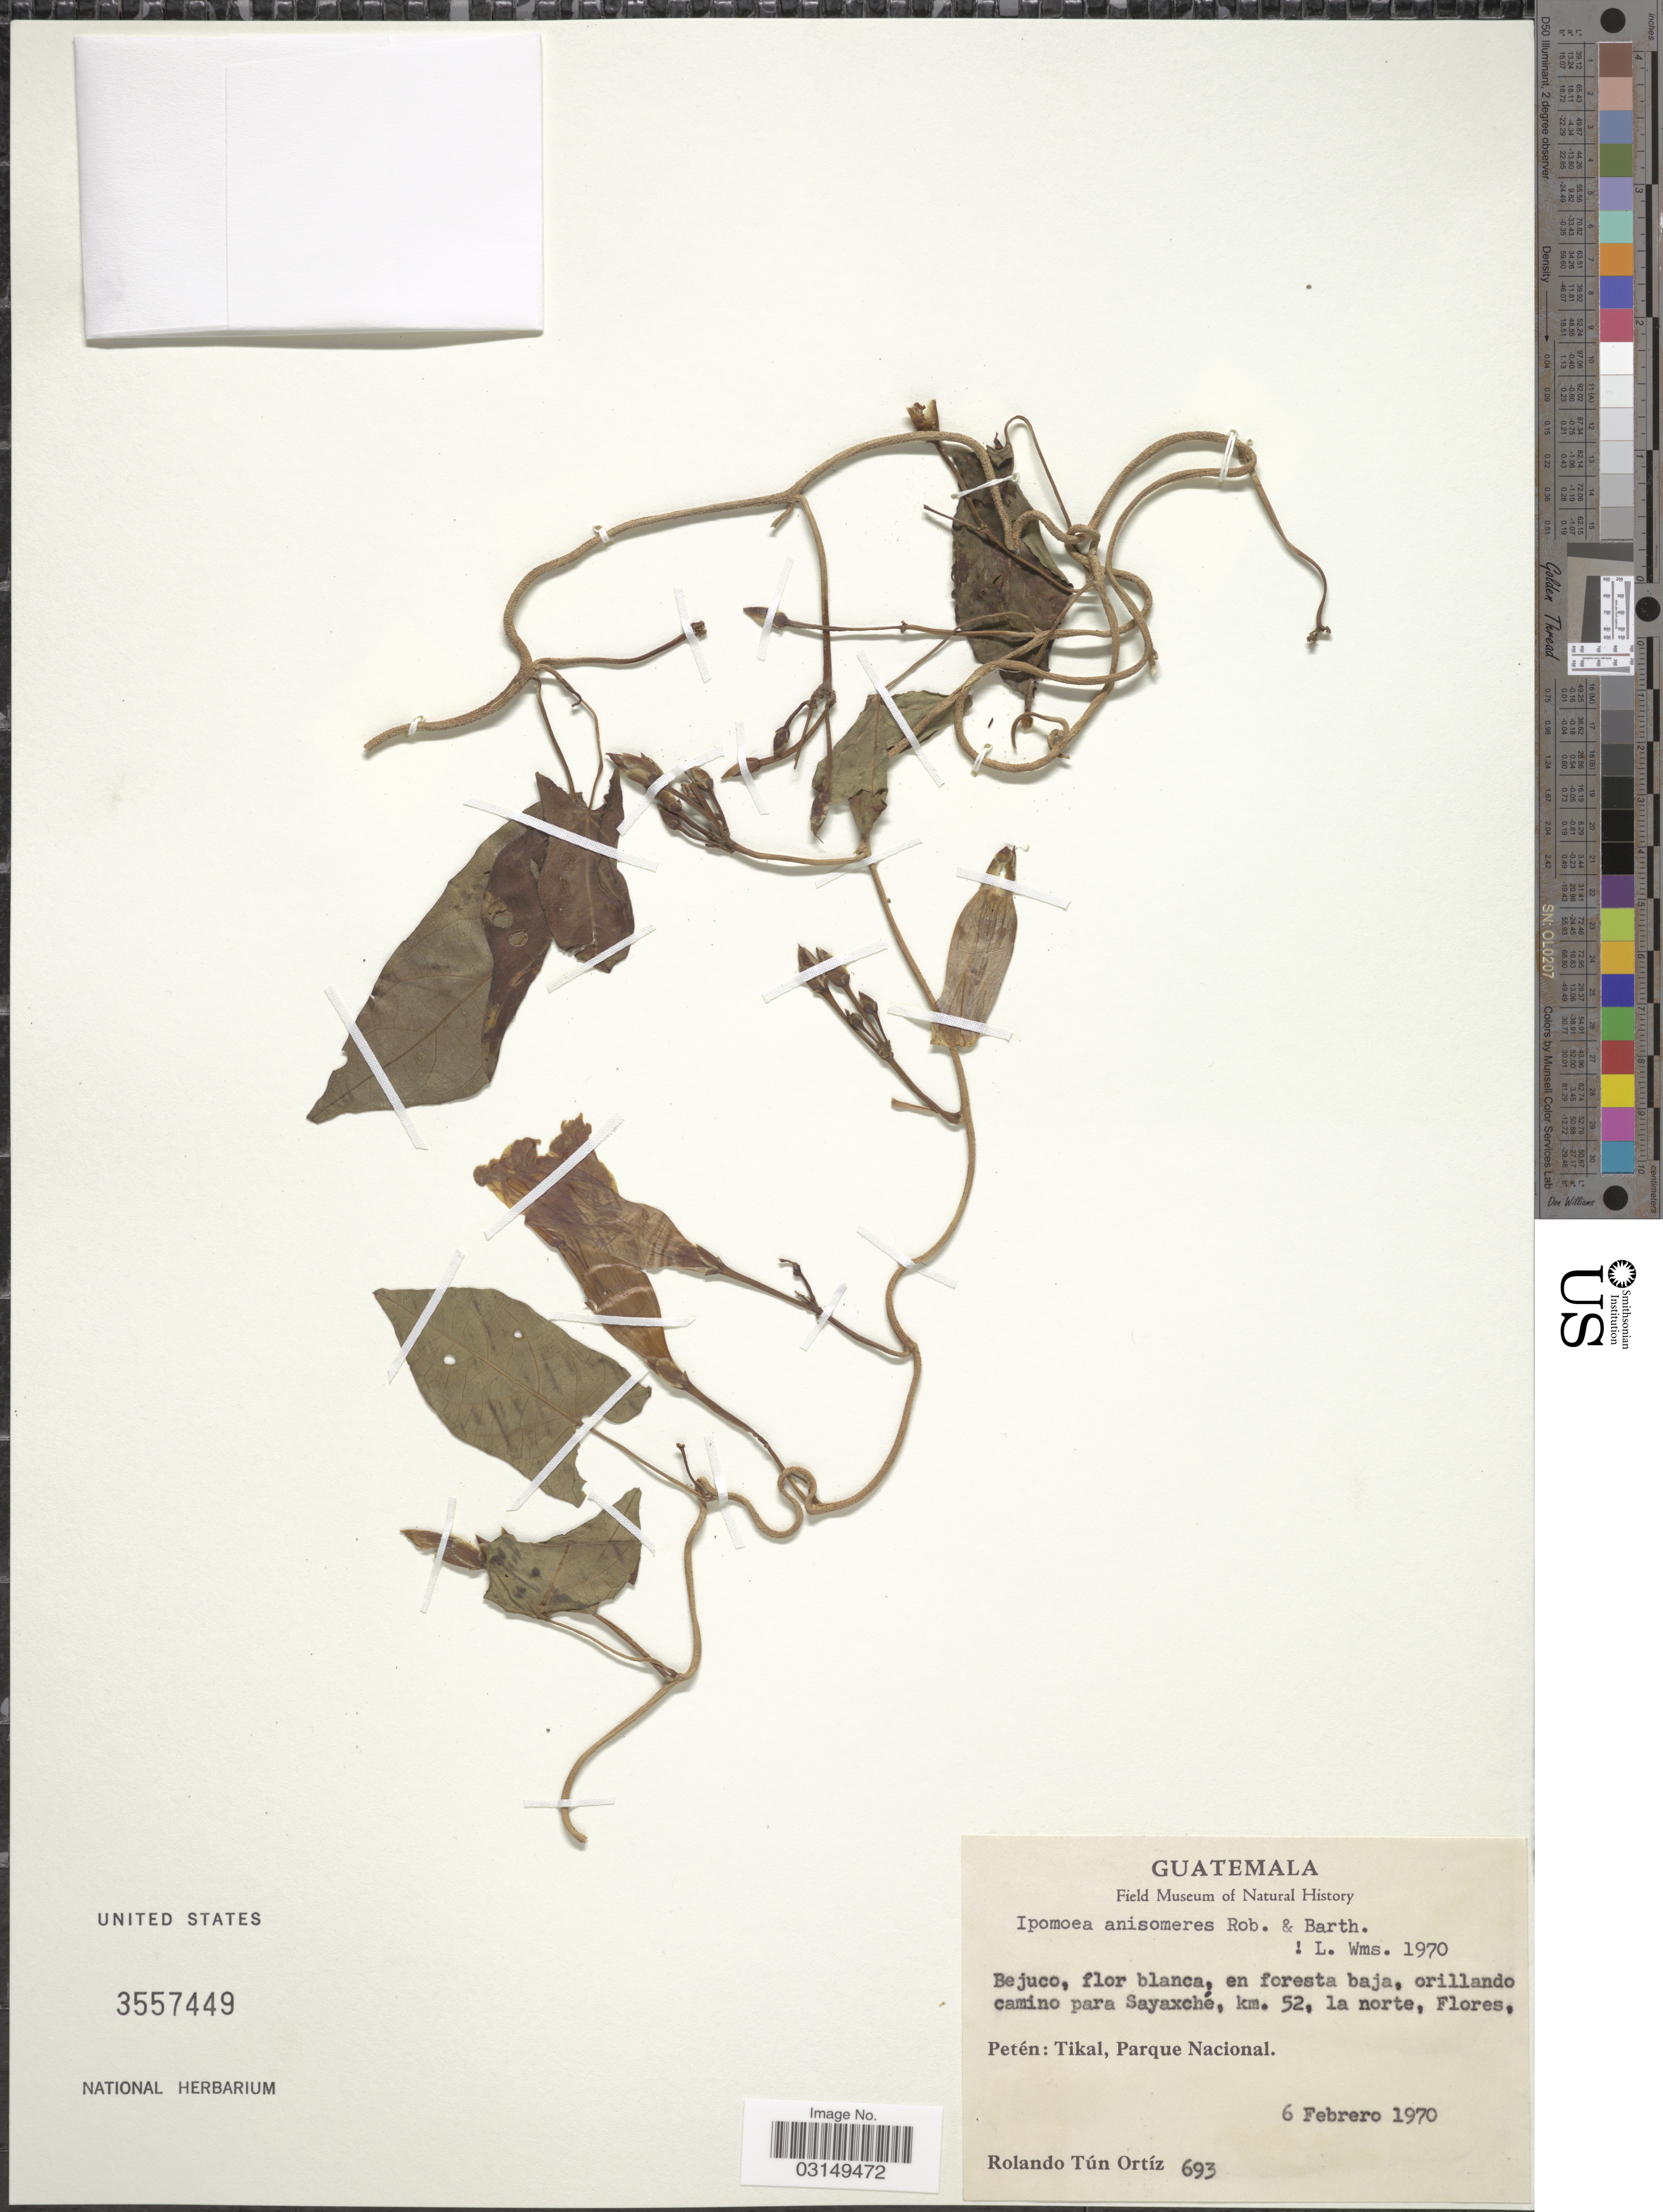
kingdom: Plantae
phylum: Tracheophyta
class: Magnoliopsida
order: Solanales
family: Convolvulaceae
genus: Ipomoea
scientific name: Ipomoea anisomeres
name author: B.L. Rob. & Bartlett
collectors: R. Ortiz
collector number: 693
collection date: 1970-02-06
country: Guatemala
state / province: El Petén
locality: Orillando camino para Sayaxché, km. 52, la norte. Petén: Tikal, Parque Nacional.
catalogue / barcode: US 3557449